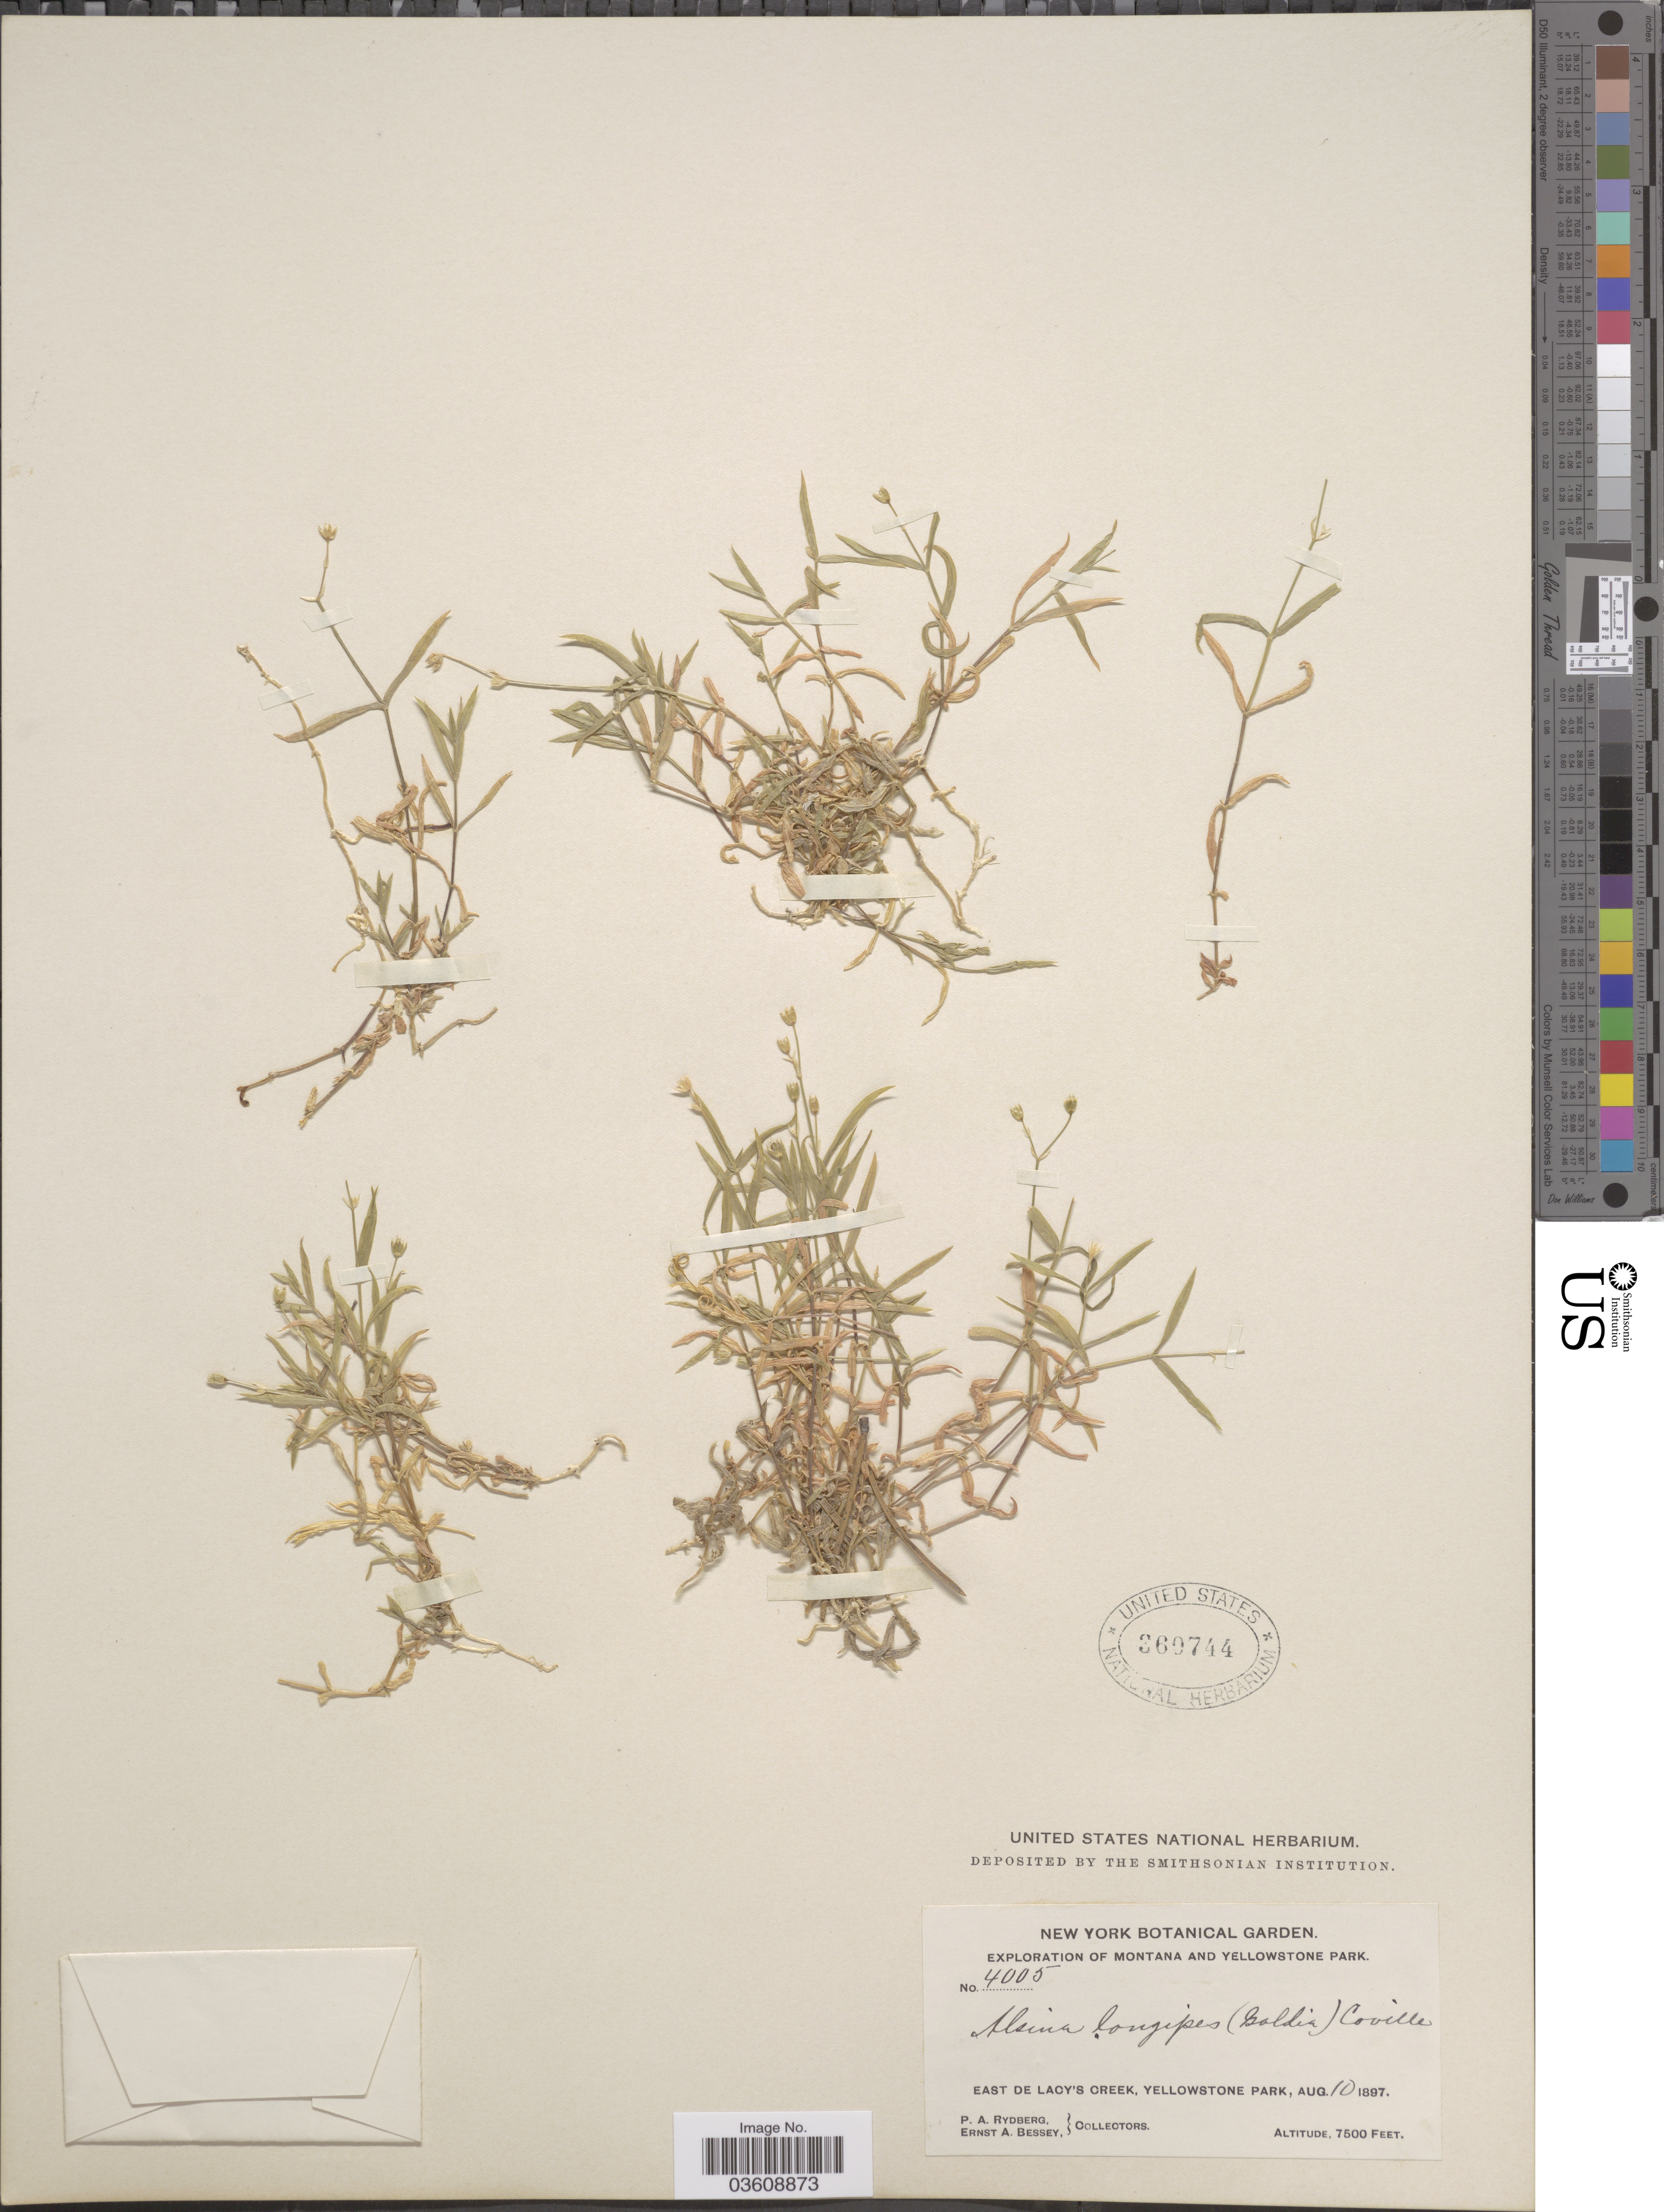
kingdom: Plantae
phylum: Tracheophyta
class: Magnoliopsida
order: Caryophyllales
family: Caryophyllaceae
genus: Stellaria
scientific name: Stellaria longipes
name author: Goldie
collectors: P. A. Rydberg & E. A. Bessey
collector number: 4005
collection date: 1897-08-10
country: United States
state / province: Wyoming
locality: Yellowstone Park. East de Lacy's Creek, Yellowstone Park.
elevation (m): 2286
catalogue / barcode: US 360744